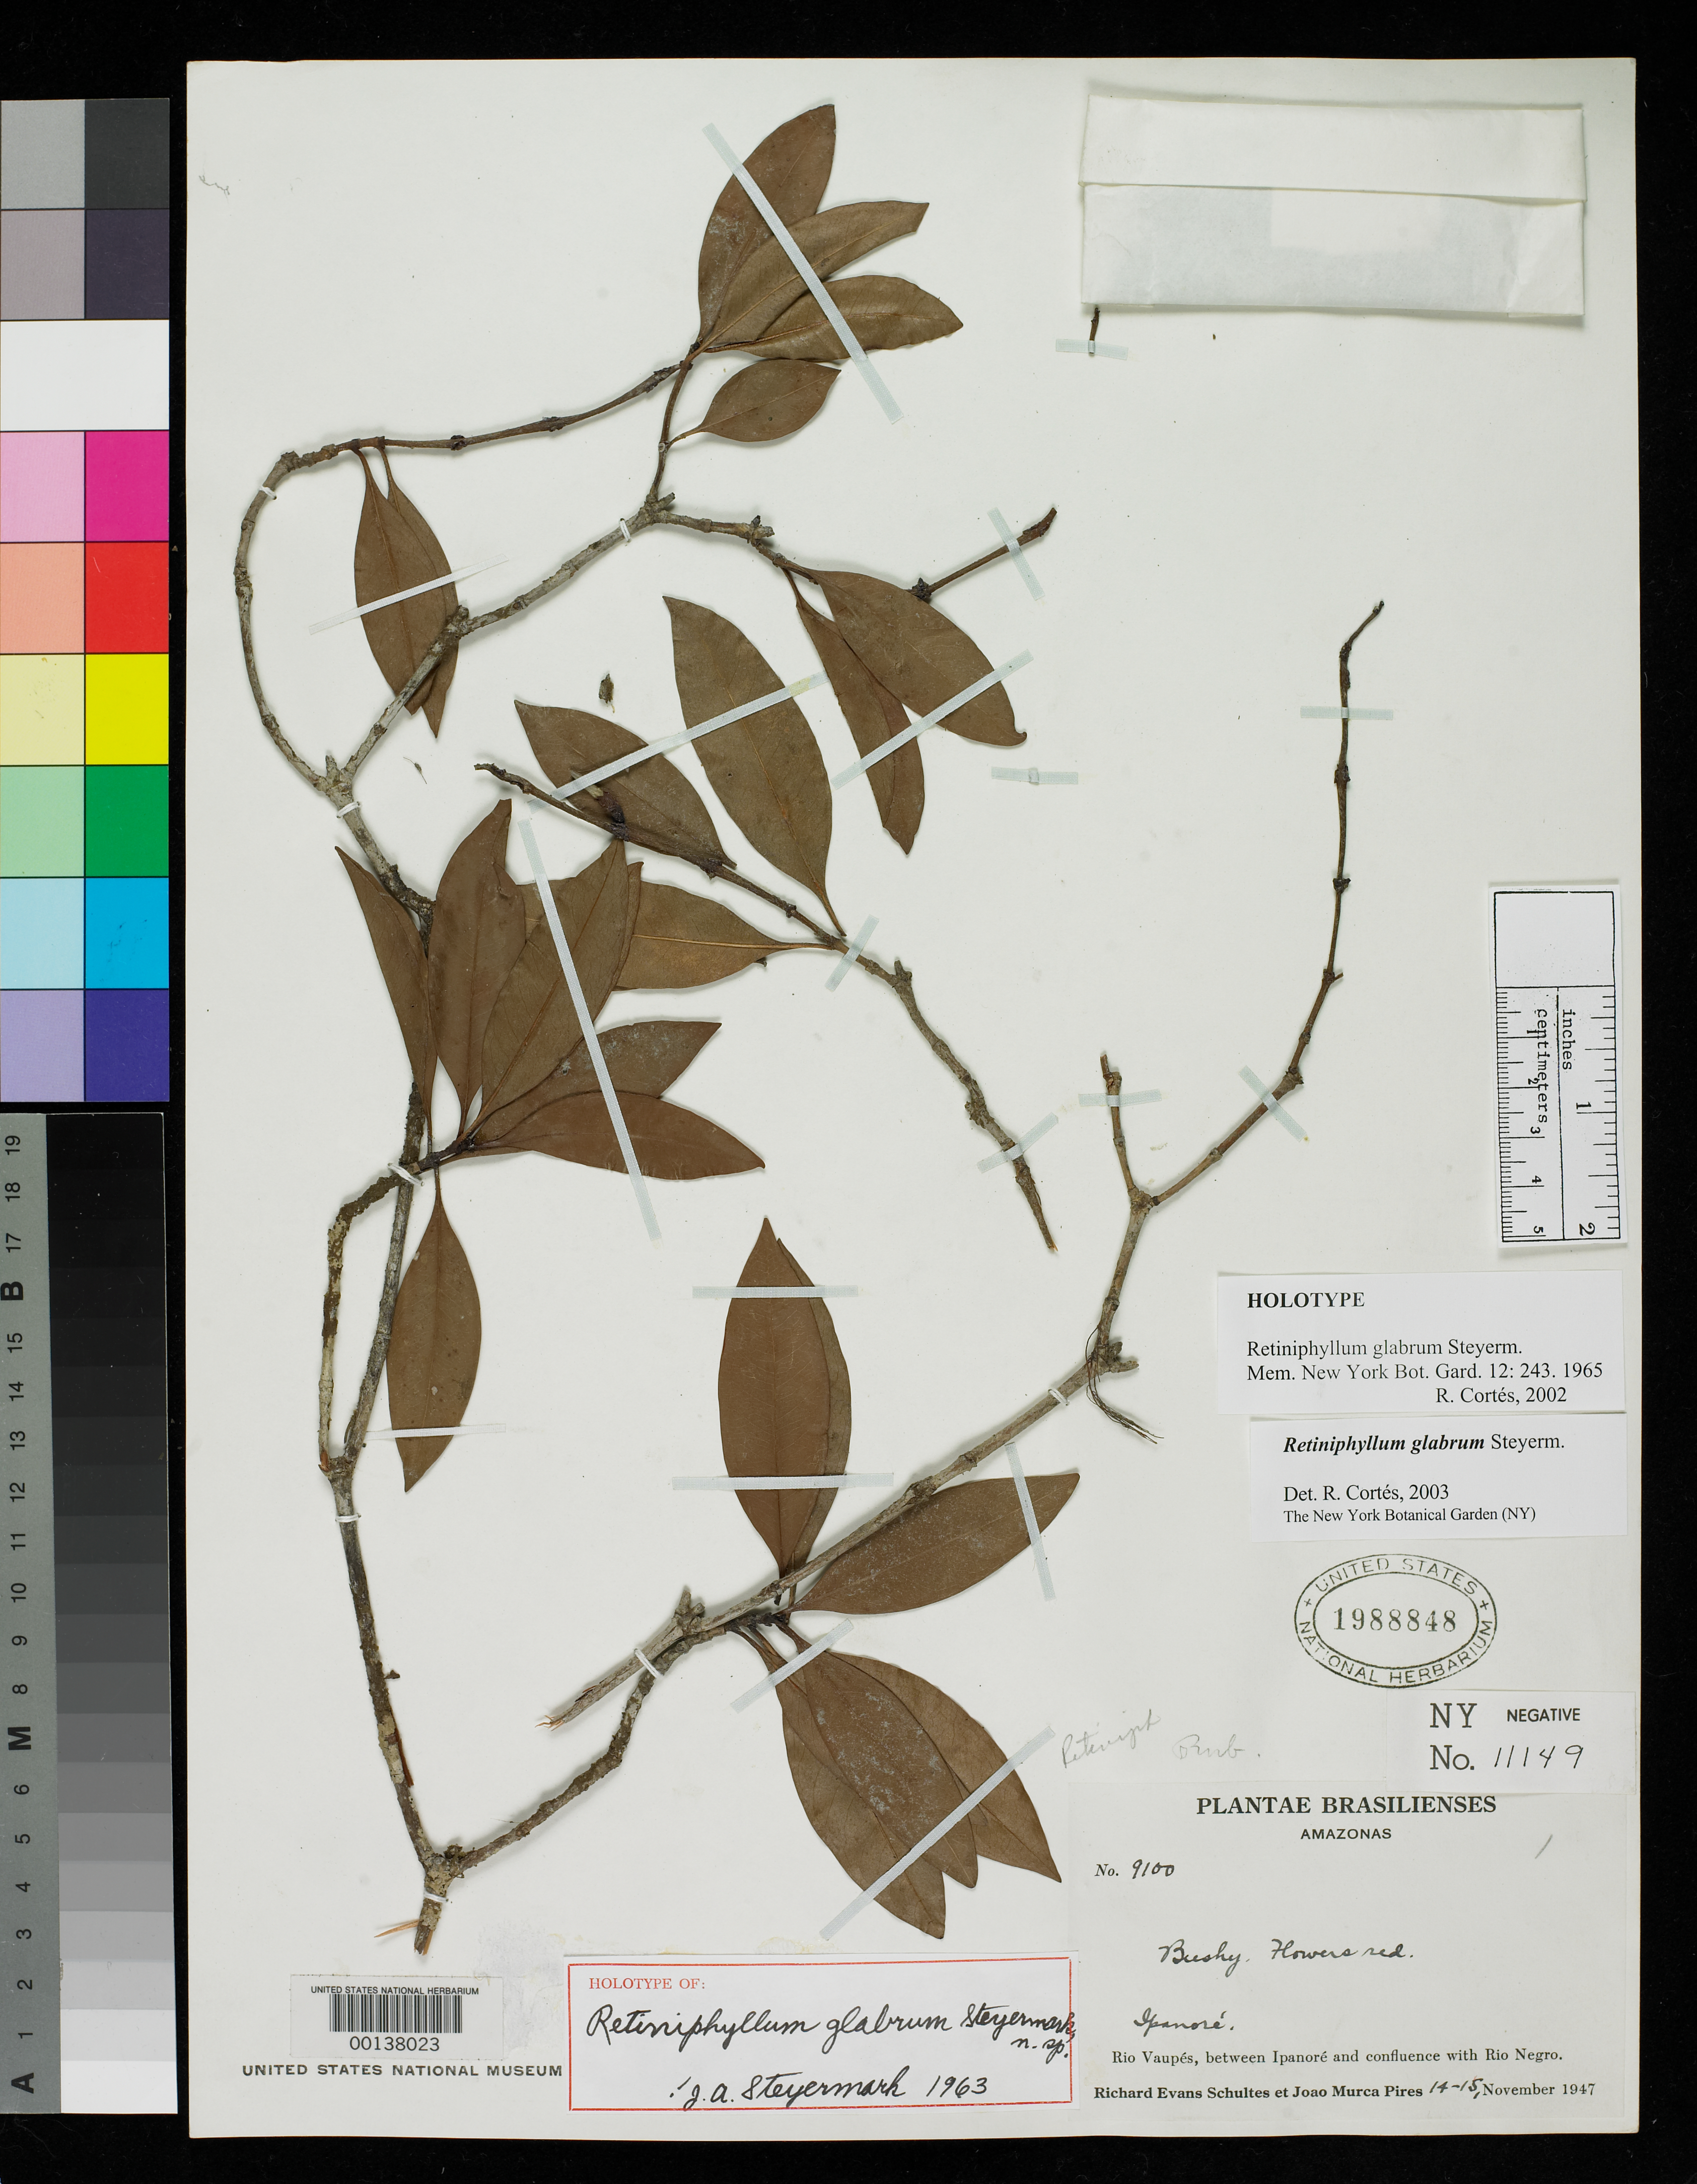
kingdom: Plantae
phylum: Tracheophyta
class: Magnoliopsida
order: Gentianales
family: Rubiaceae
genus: Retiniphyllum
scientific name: Retiniphyllum glabrum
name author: Steyerm.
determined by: Cortés, R., (NY)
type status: Holotype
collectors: R. E. Schultes & J. M. Pires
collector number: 9100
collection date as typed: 14 Nov 1947 to 15 Nov 1947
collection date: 1947-11-14/1947-11-15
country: Brazil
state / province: Amazonas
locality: Rio Vaupés, between Ipanoré and confluence with Rio Negro.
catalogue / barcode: US 1988848